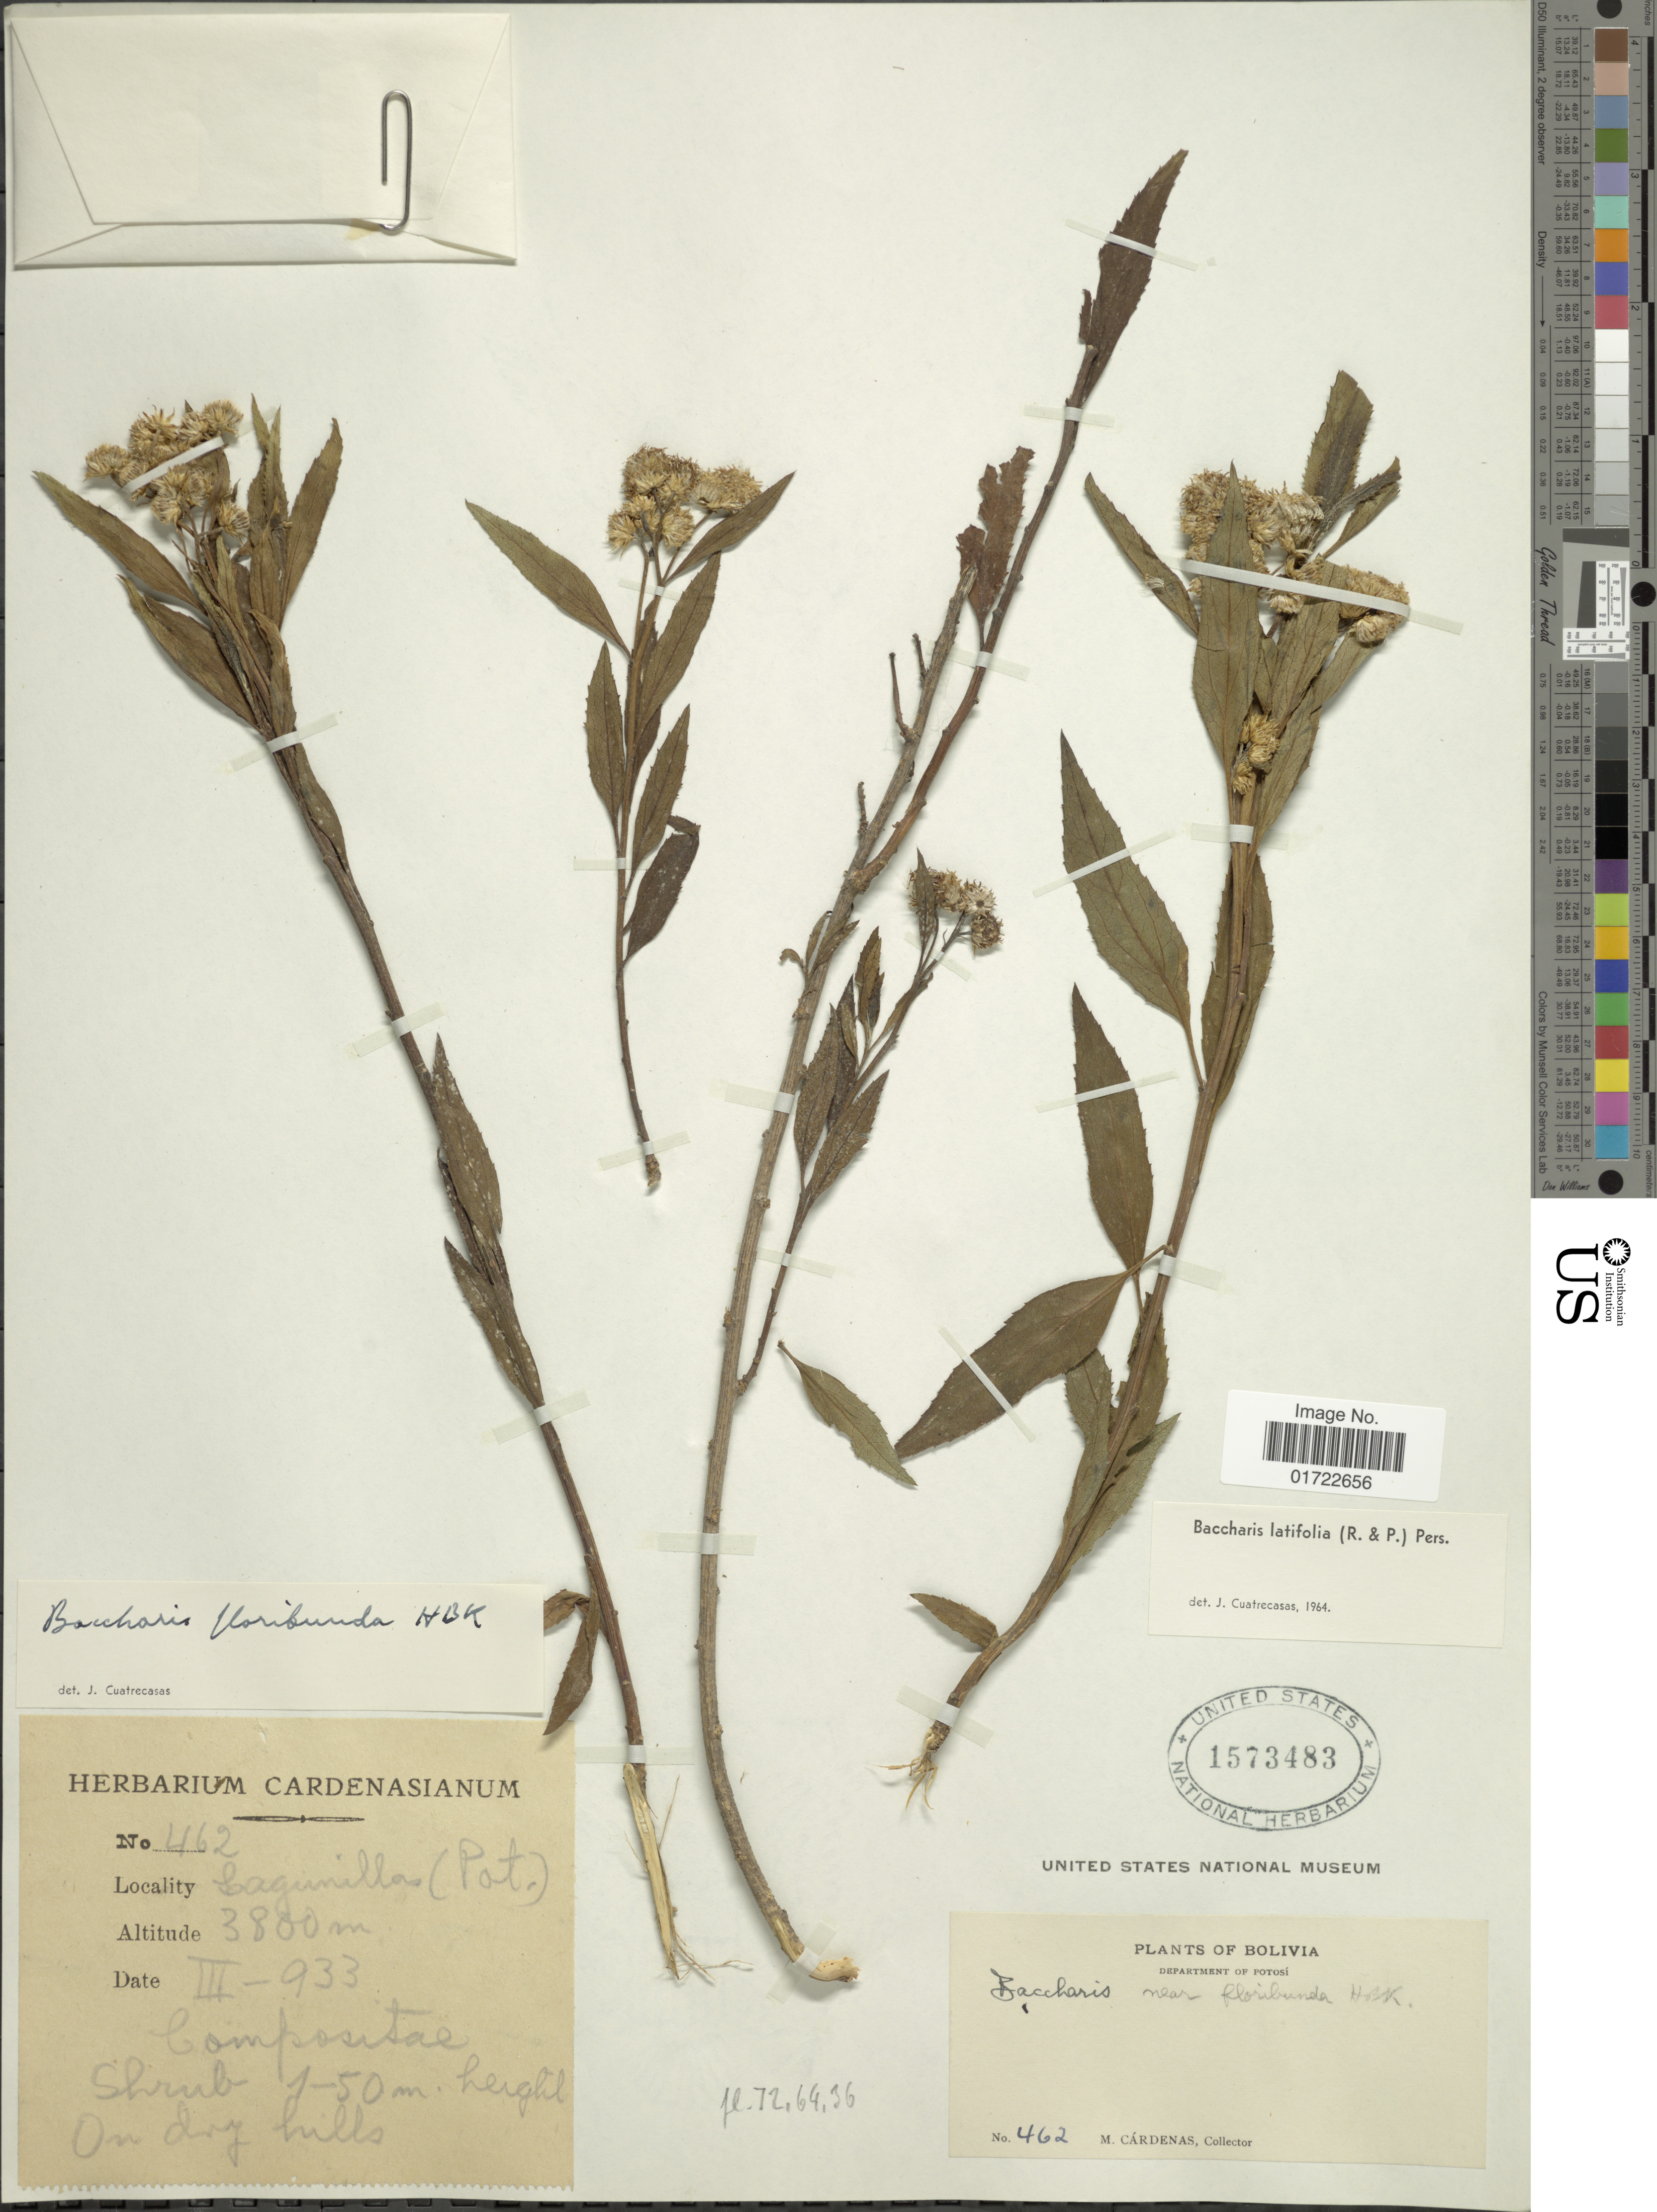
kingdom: Plantae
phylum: Tracheophyta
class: Magnoliopsida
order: Asterales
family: Asteraceae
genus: Baccharis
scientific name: Baccharis latifolia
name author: (Ruiz & Pav.) Pers.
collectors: M. Cárdenas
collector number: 462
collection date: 1933-03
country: Bolivia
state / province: Potosi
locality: Department Potosi, Cagunilla.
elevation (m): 3800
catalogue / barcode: US 1573483